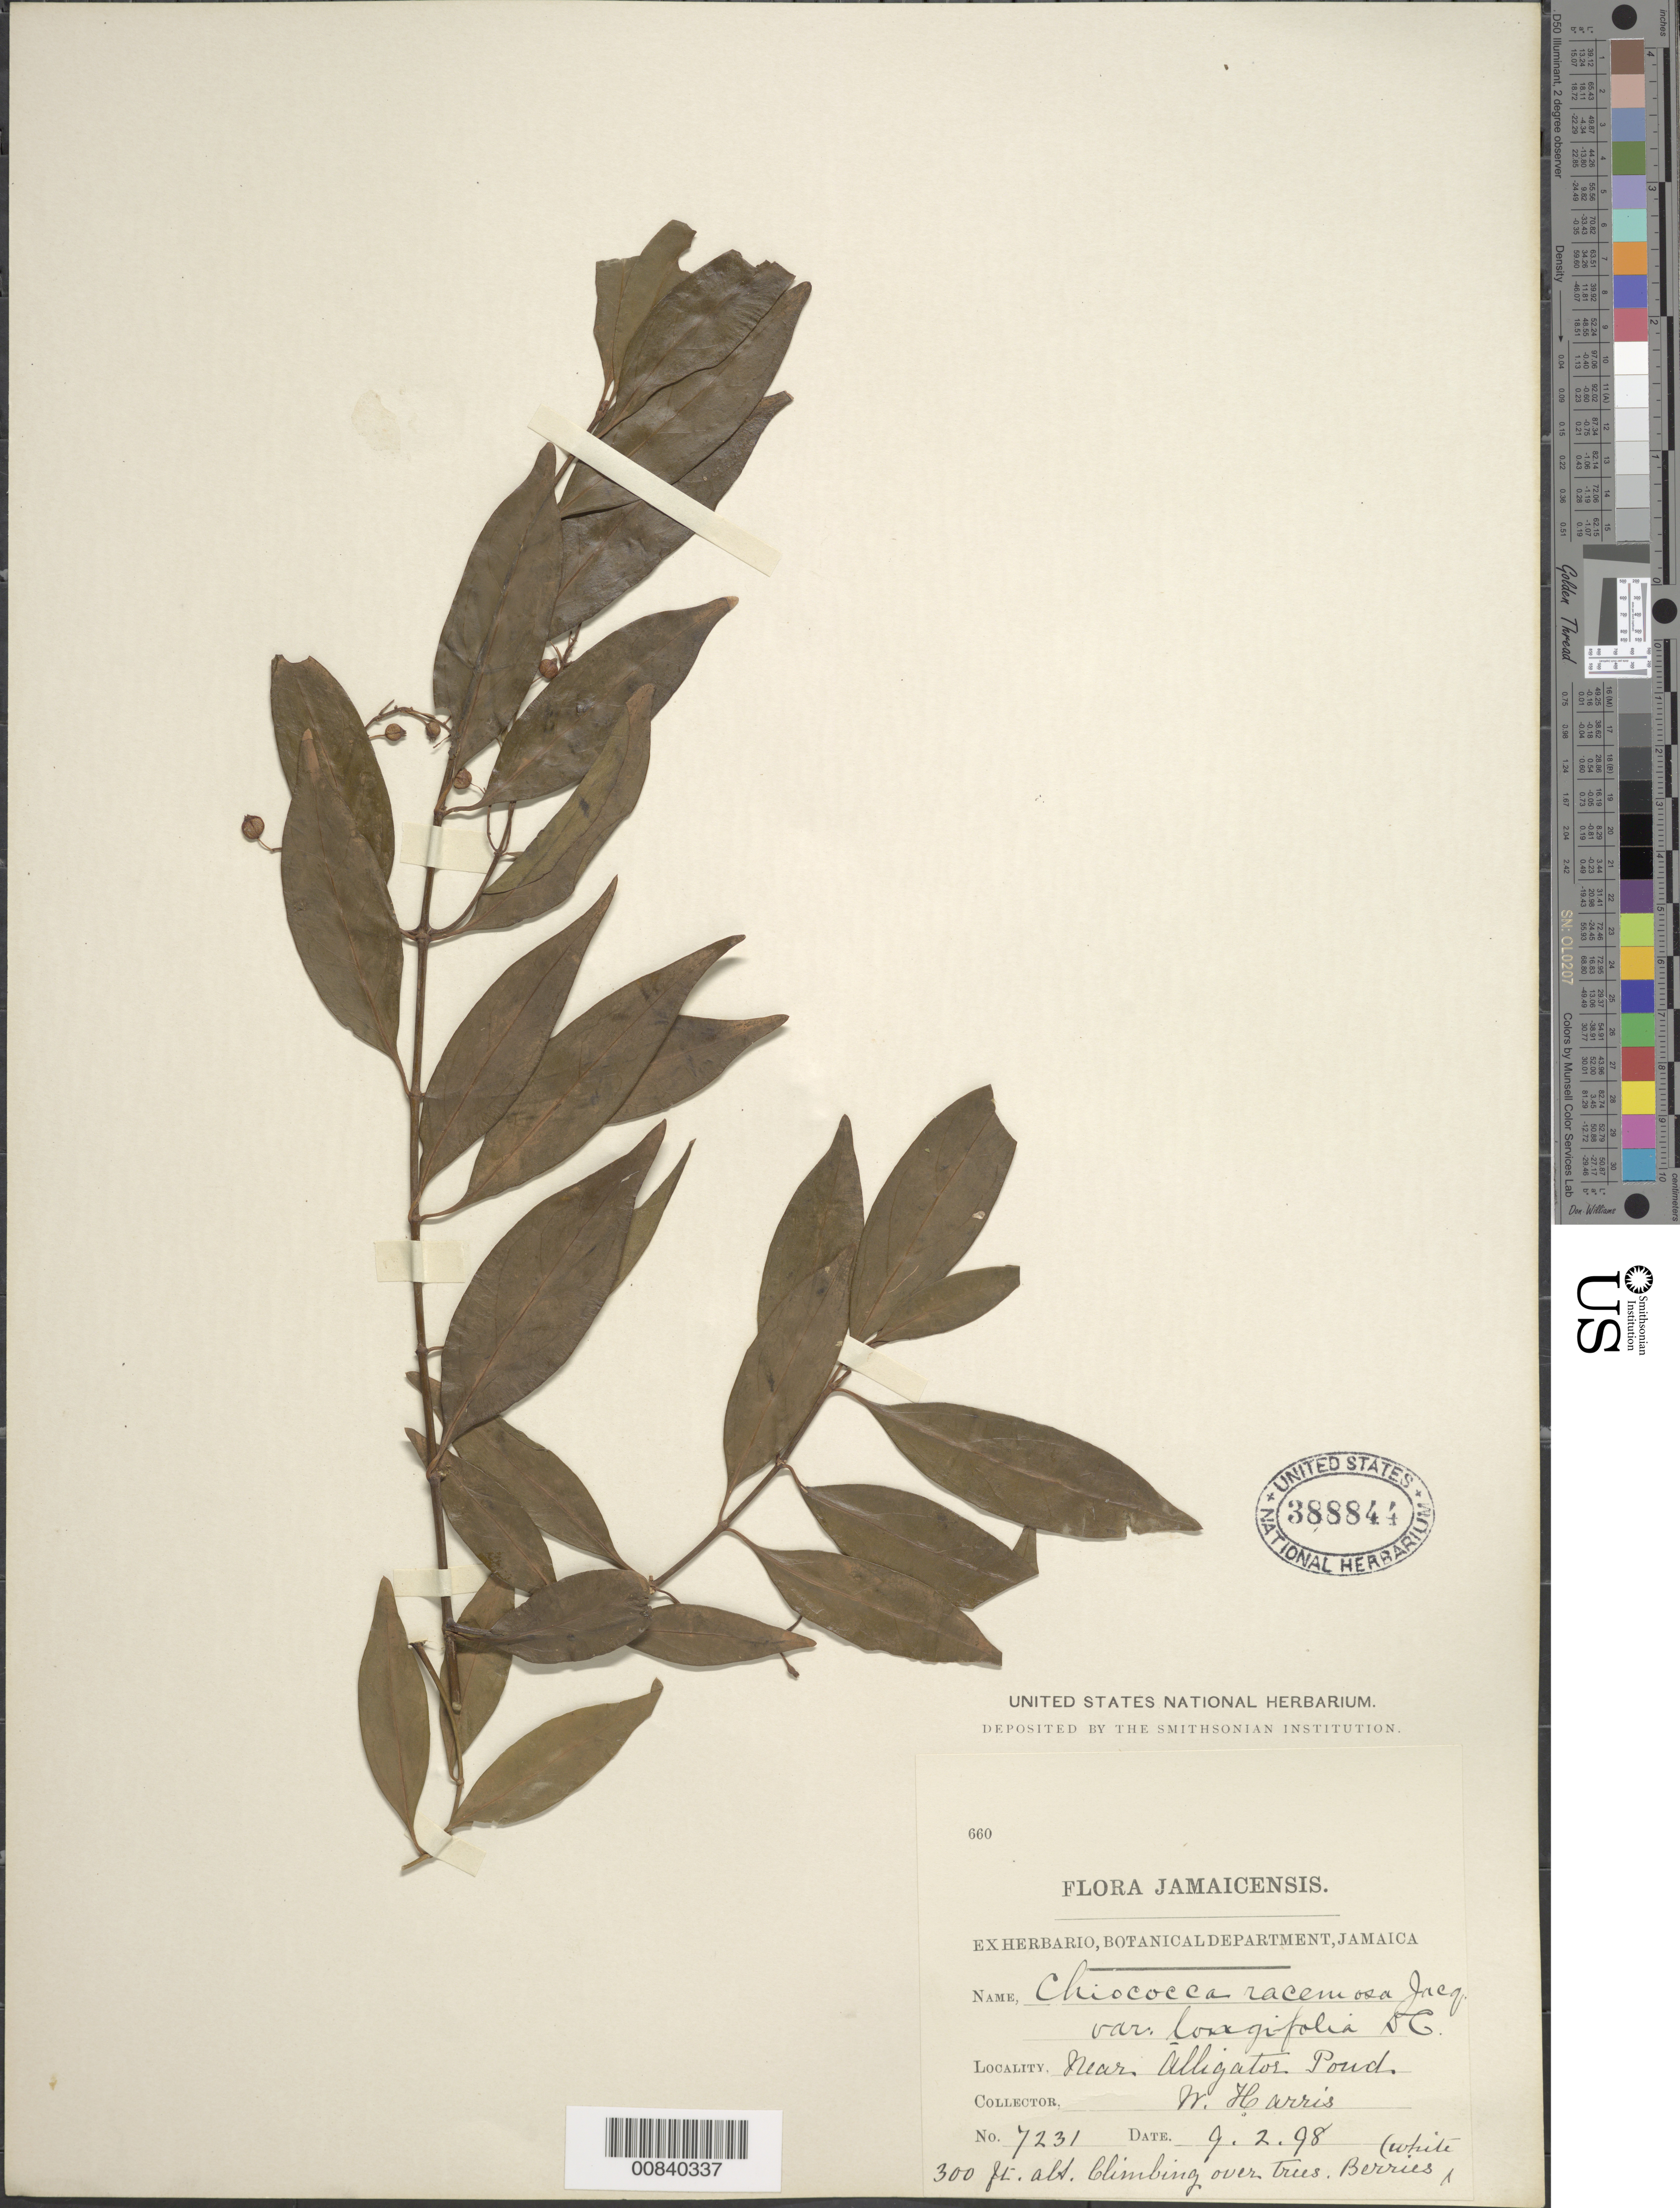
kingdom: Plantae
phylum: Tracheophyta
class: Magnoliopsida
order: Gentianales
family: Rubiaceae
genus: Chiococca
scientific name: Chiococca alba subsp. alba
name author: (L.) Hitchc.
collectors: W. H. Harris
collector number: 7231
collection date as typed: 09 Feb 1998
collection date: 1998-02-09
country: Jamaica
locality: Near Alligator Pond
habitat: Climbing over trees near pond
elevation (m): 91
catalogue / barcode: US 388844